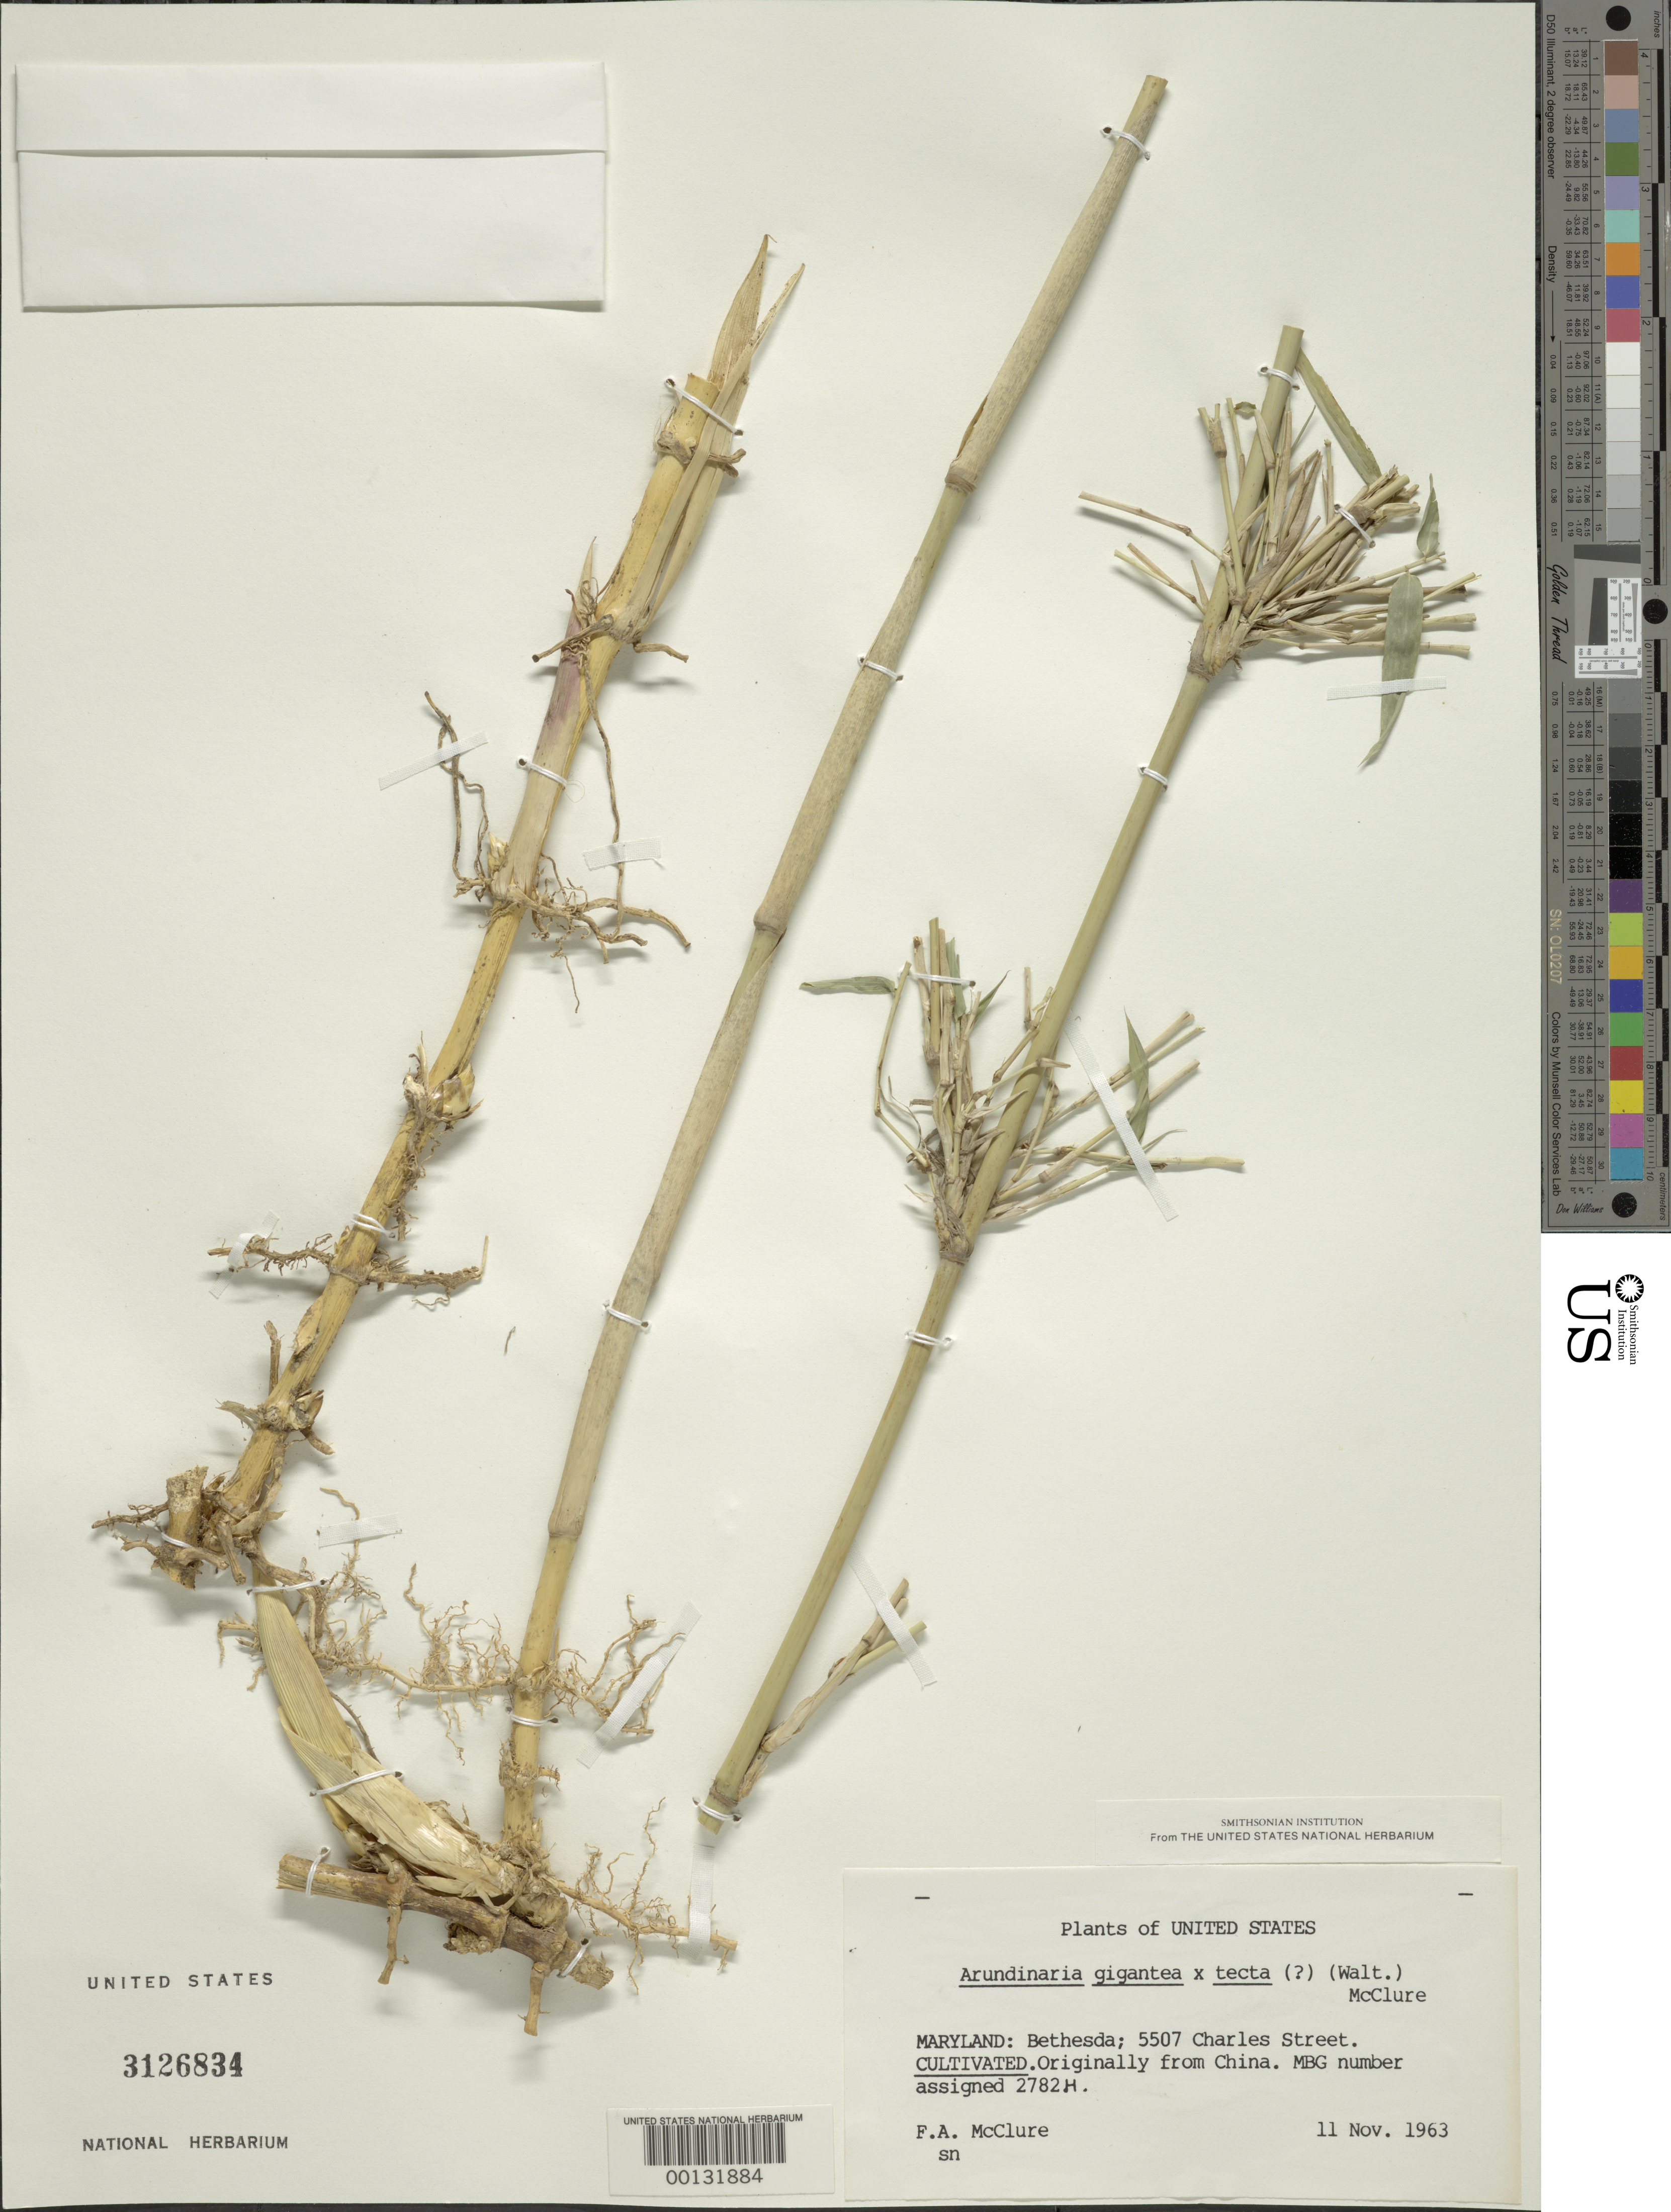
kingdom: Plantae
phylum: Tracheophyta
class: Liliopsida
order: Poales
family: Poaceae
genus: Arundinaria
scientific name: Arundinaria x gigantea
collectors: F. A. McClure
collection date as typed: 11 Nov 1963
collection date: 1963-11-11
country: United States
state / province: Maryland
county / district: Montgomery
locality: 5507 Charles Street, Bethesda (McClure's garden)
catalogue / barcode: US 3126834